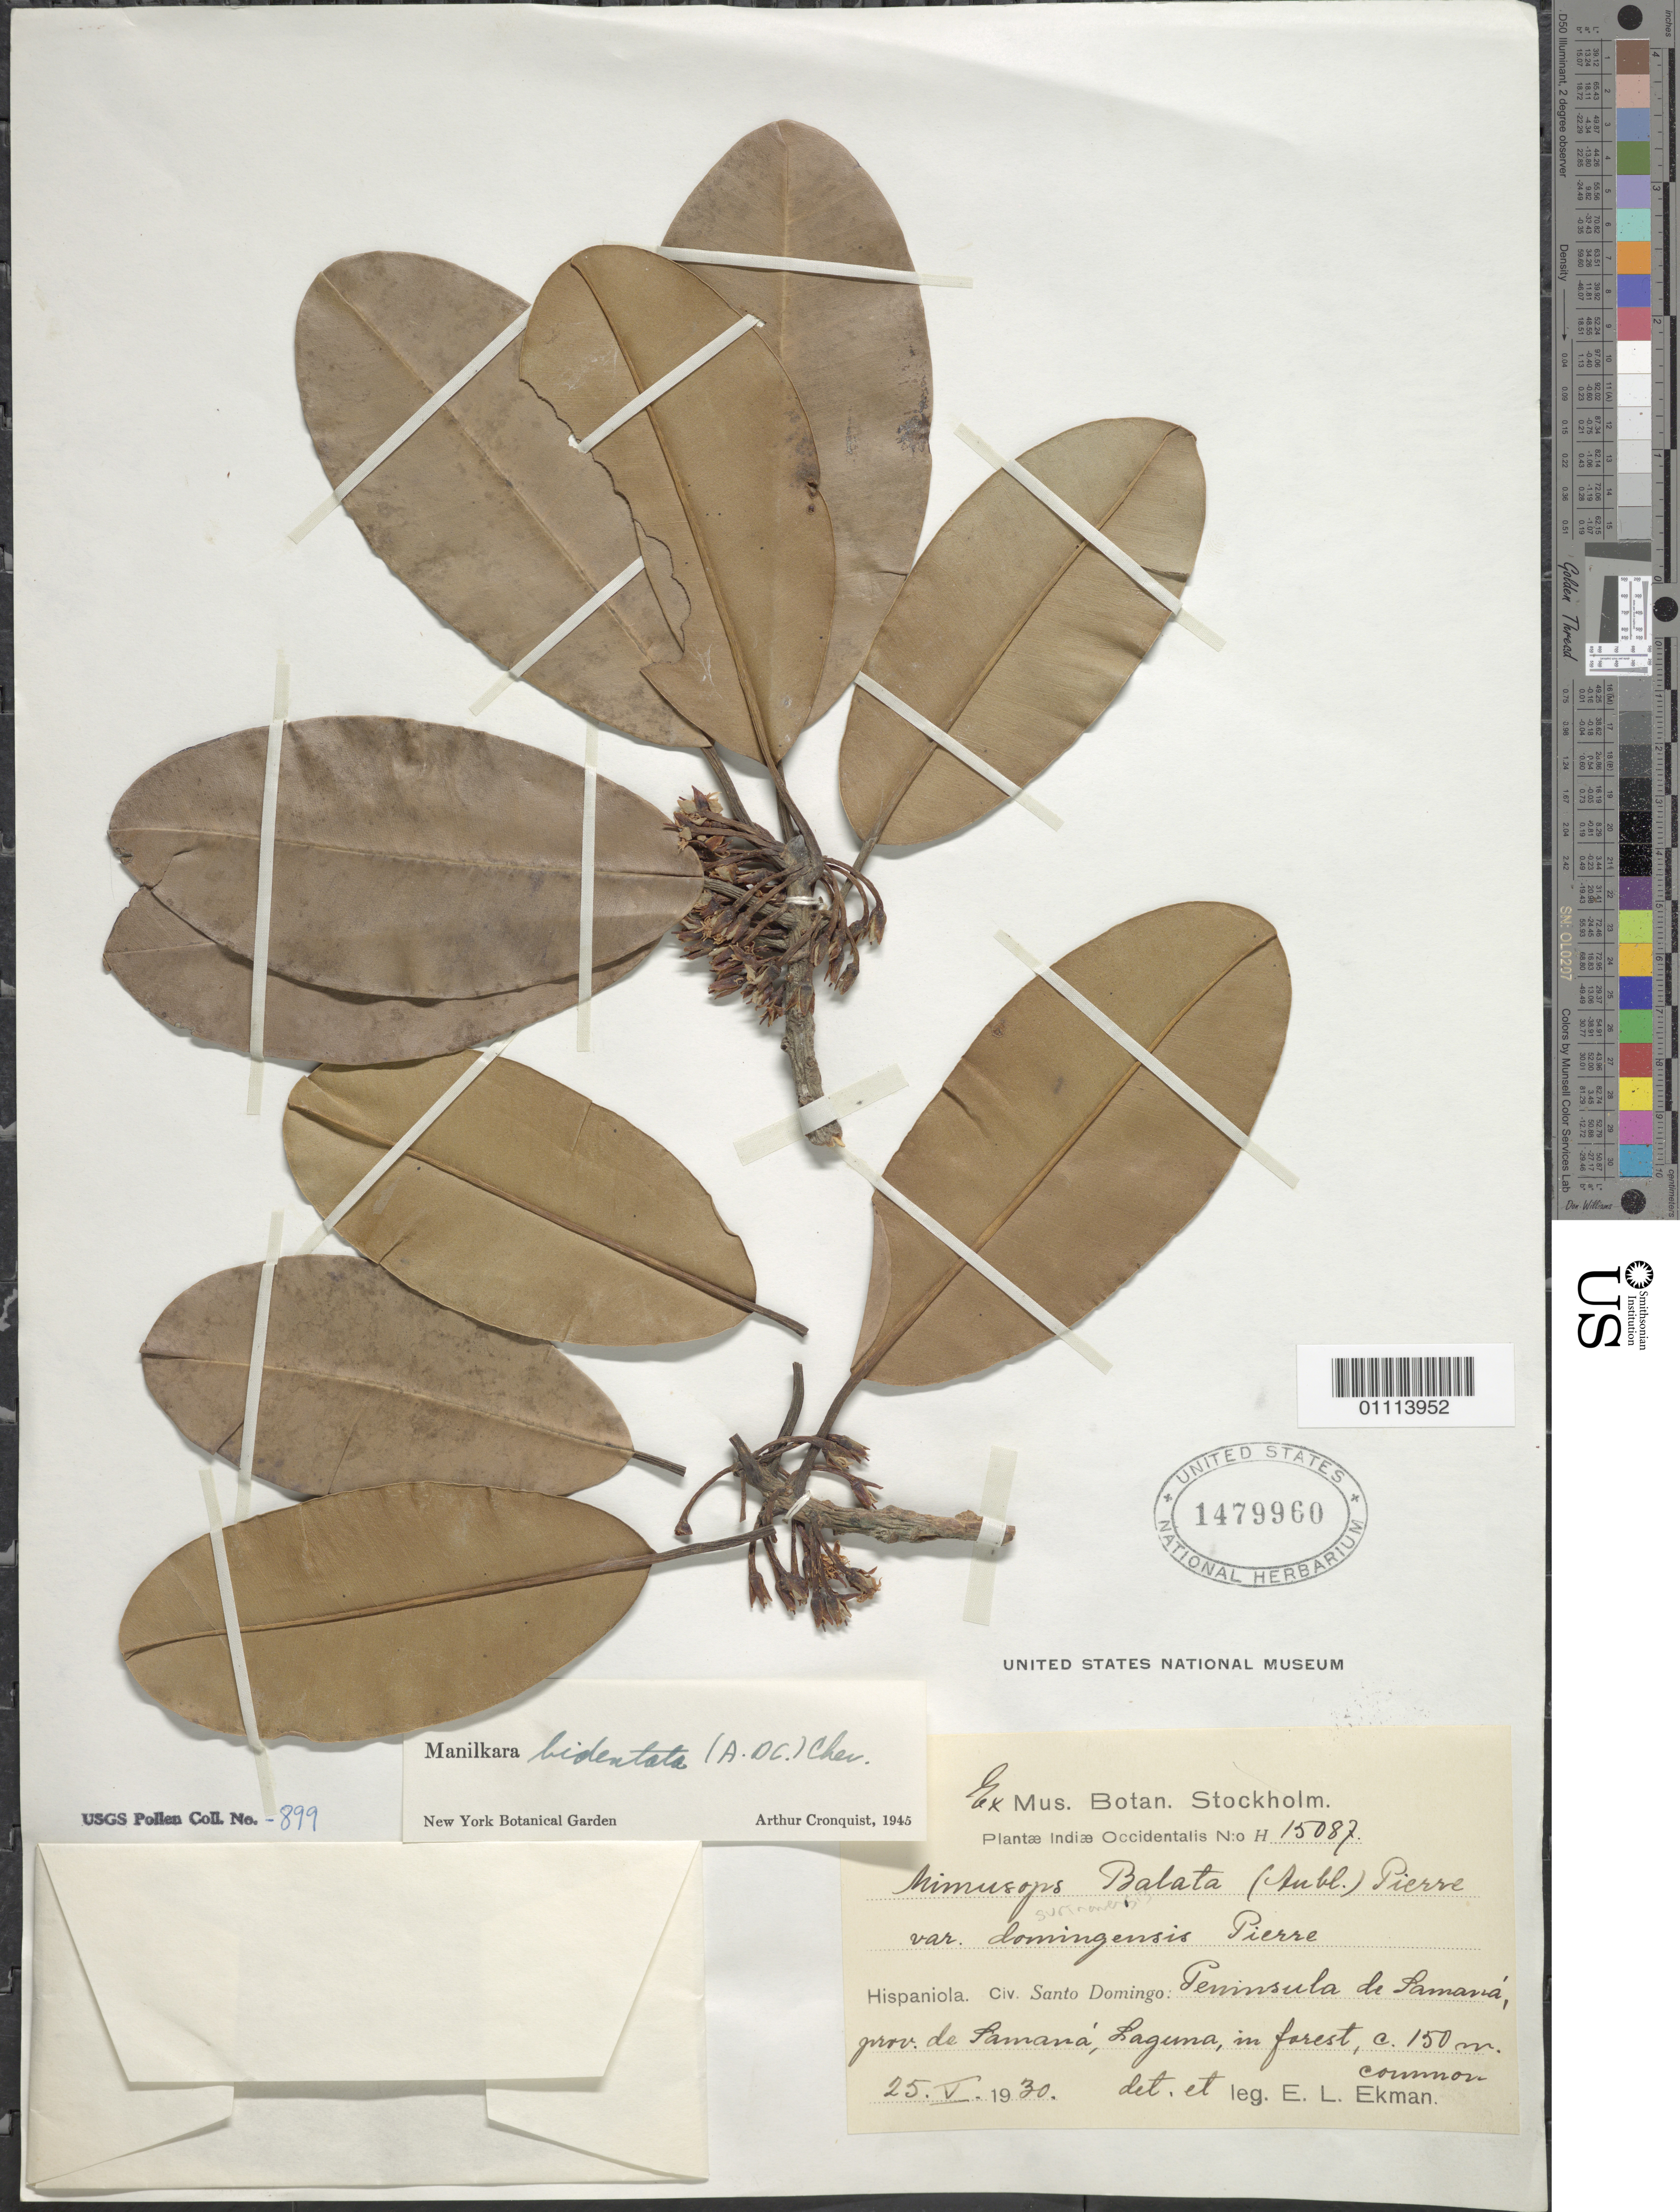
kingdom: Plantae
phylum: Tracheophyta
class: Magnoliopsida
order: Ericales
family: Sapotaceae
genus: Manilkara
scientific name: Manilkara bidentata subsp. bidentata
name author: (A. DC.) A. Chev.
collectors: E. L. Ekman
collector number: H 15087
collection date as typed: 25 May 1930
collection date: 1930-05-25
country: Dominican Republic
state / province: Santo Domingo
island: Hispaniola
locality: Peninsula de Samana, prov de Samana, Laguna, in forest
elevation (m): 150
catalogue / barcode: US 1479960